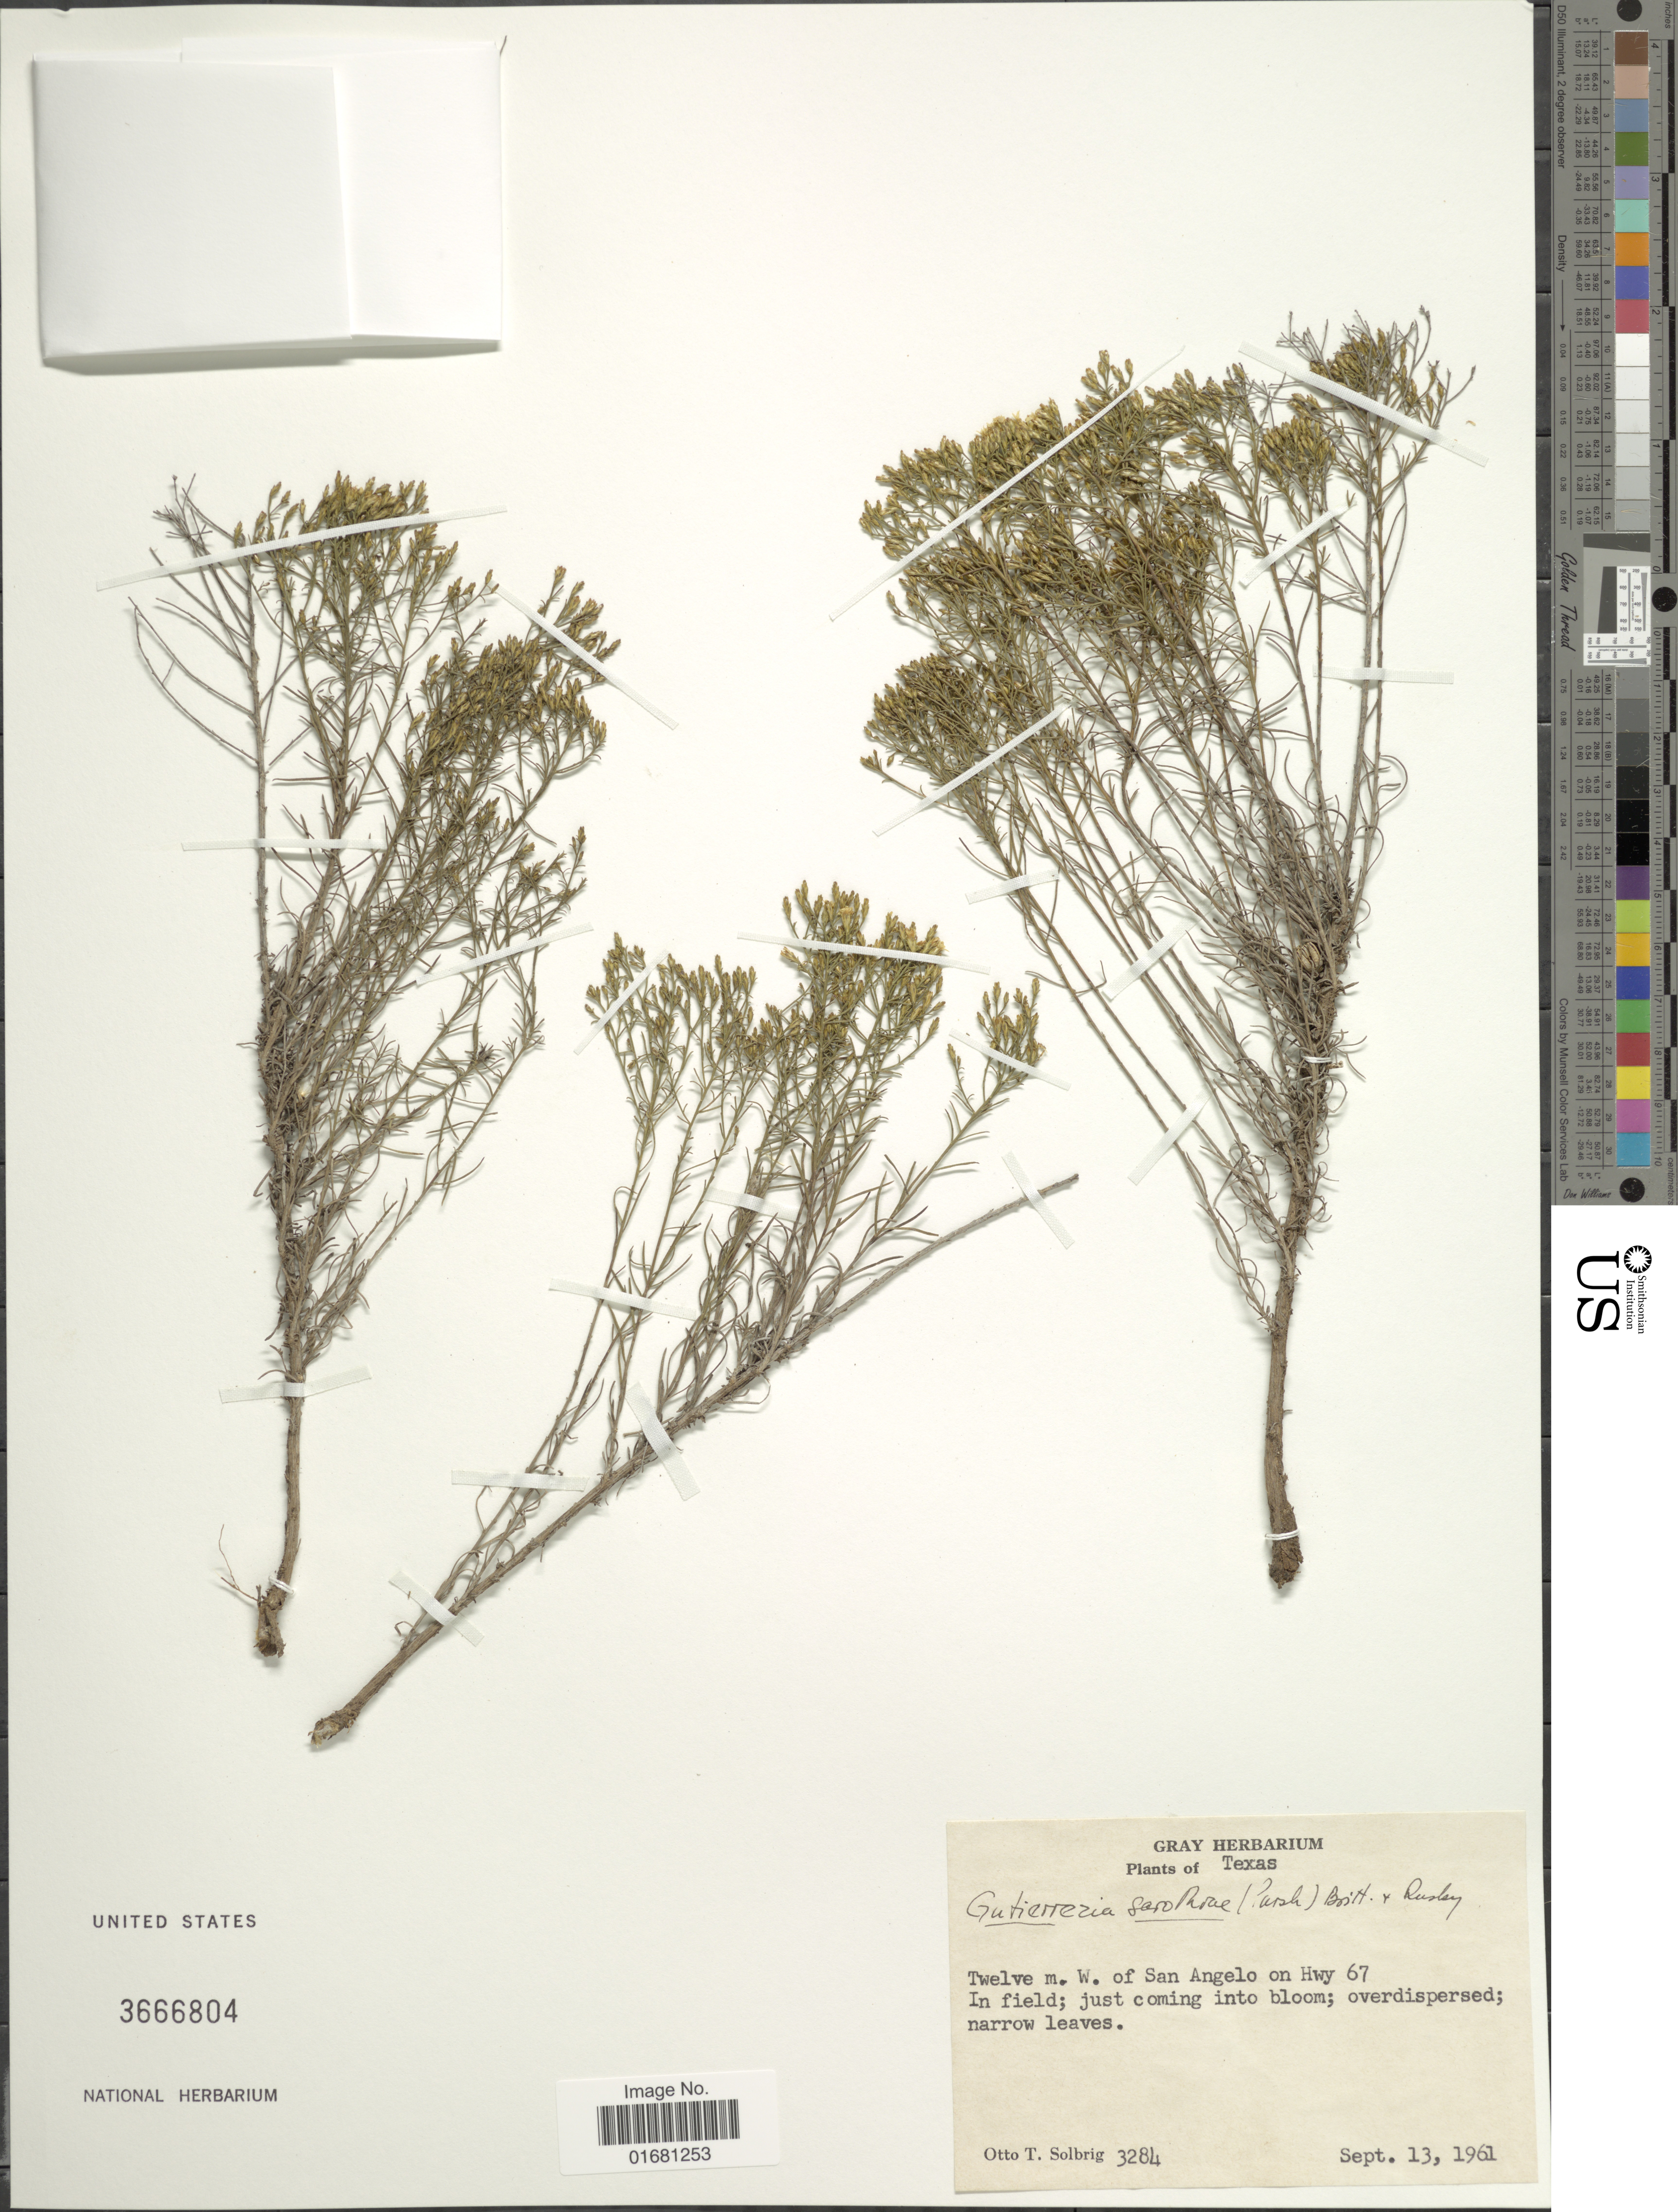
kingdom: Plantae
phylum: Tracheophyta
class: Magnoliopsida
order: Asterales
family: Asteraceae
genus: Gutierrezia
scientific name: Gutierrezia sarothrae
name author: (Pursh) Britton & Rusby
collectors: O. T. Solbrig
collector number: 3284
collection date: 1961-09-13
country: United States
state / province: Texas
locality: Texas. Twelve m. W. of San Angelo on Hwy 67. in field; just coming into bloom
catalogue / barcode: US 3666804